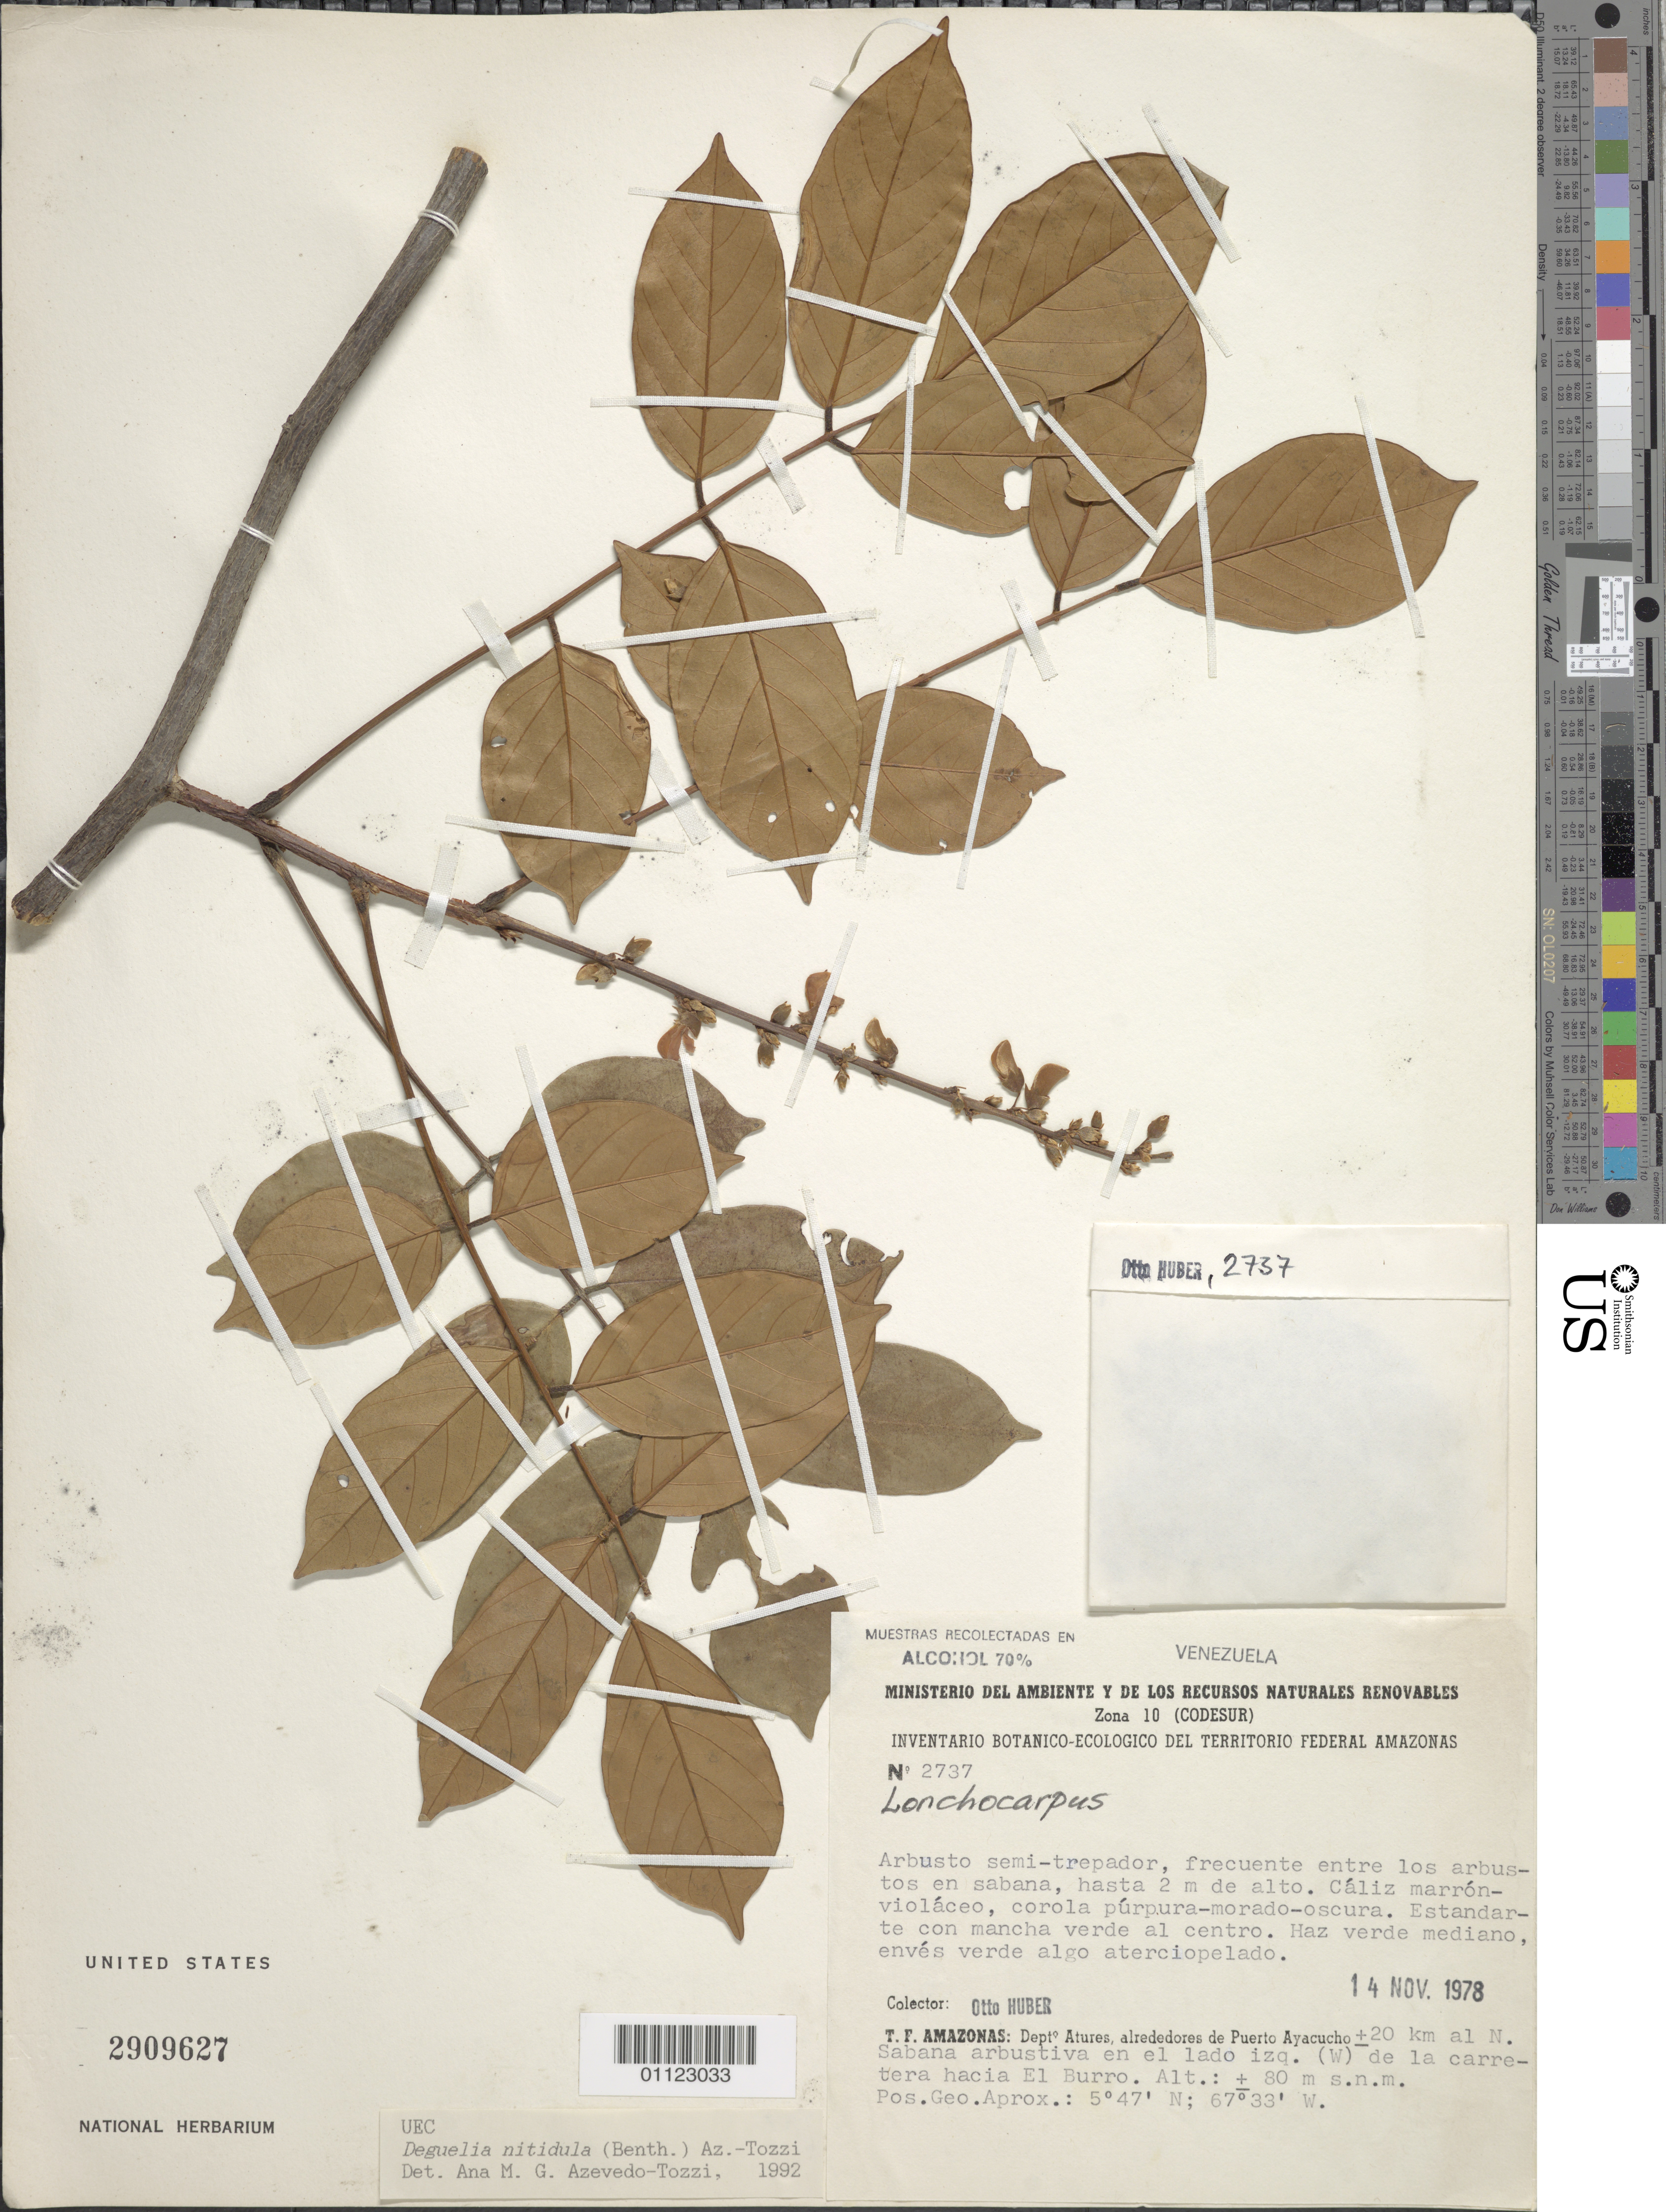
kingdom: Plantae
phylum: Tracheophyta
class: Magnoliopsida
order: Fabales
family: Fabaceae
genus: Deguelia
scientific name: Deguelia nitidula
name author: (Benth.) A.M.G. Azevedo & R.A. Camargo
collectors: O. Huber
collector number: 2737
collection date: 1978-11-14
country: Venezuela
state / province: Amazonas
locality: Depto Atures, alrededores de Puerto Ayacucho aprox. 30 km al N, W de la carretera hacia El Burro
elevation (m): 80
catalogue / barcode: US 2909627